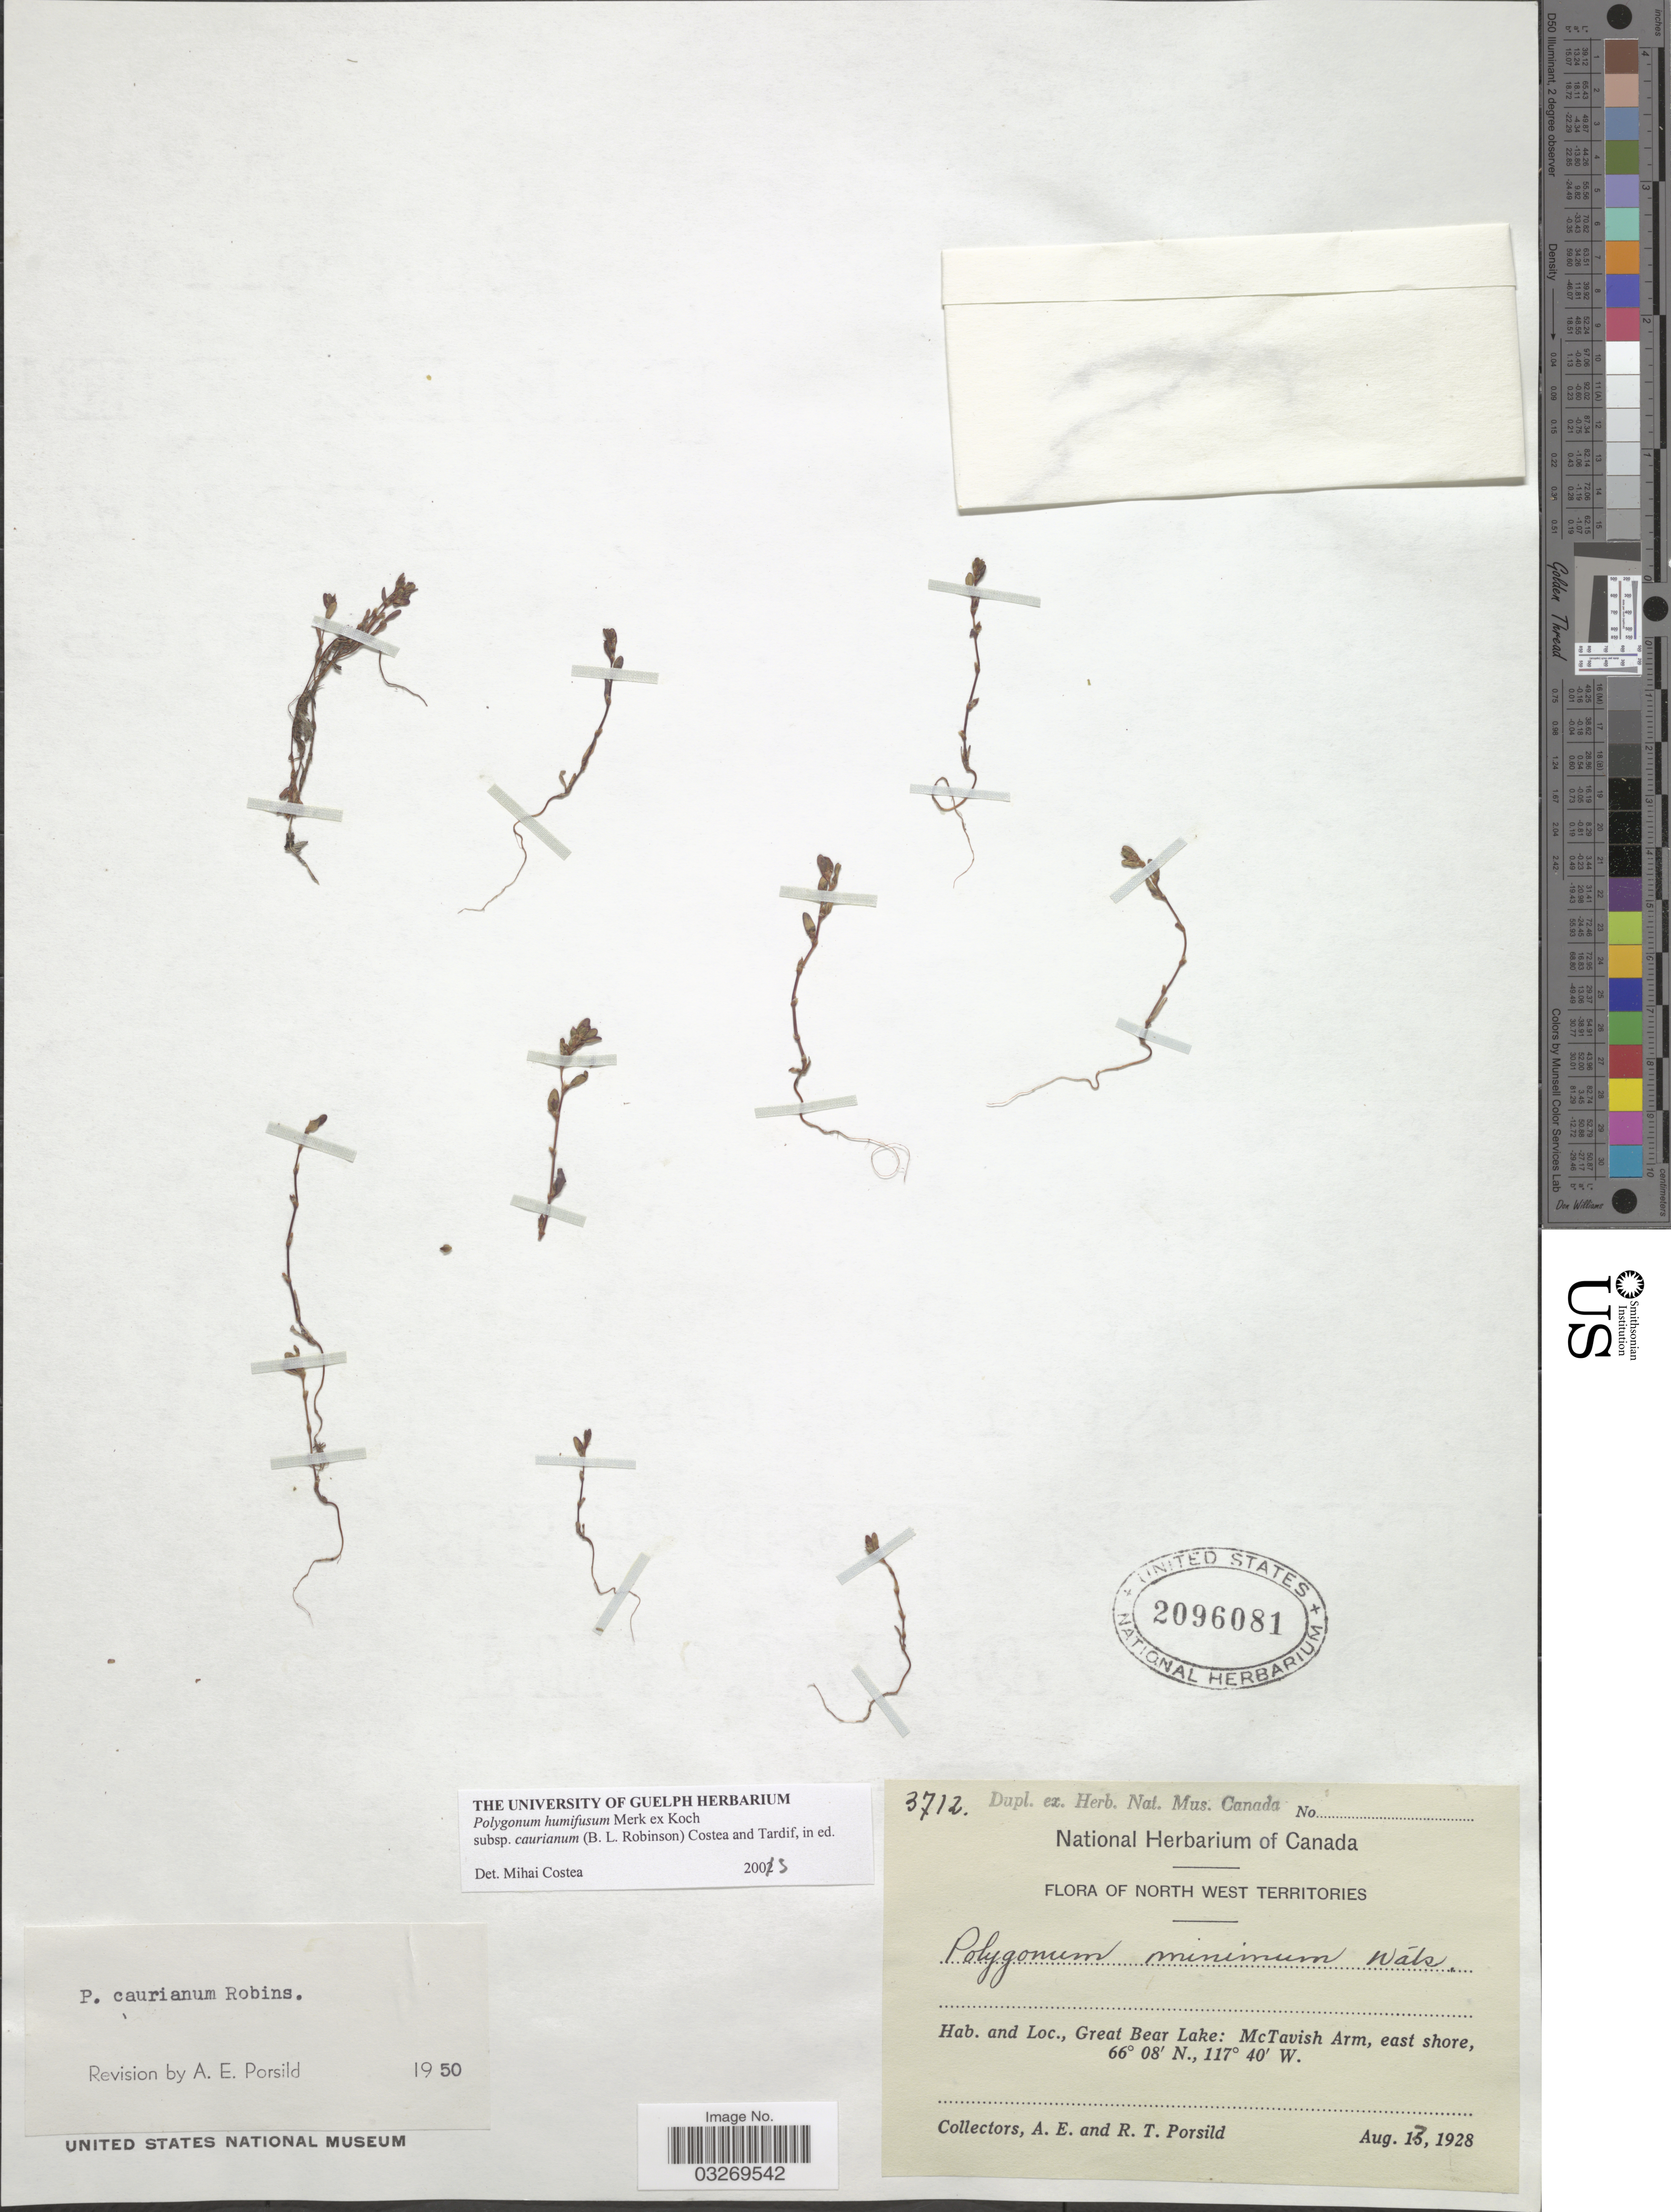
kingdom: Plantae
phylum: Tracheophyta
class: Magnoliopsida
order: Caryophyllales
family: Polygonaceae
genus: Polygonum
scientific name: Polygonum humifusum subsp. caurianum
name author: (B.L. Rob.) Costea & Tardif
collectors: A. E. Porsild & R. T. Porsild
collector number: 3712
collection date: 1928-08-17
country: Canada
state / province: Northwest Territories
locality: Great Bear Lake: McTavish Arm, east shore.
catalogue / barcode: US 2096081